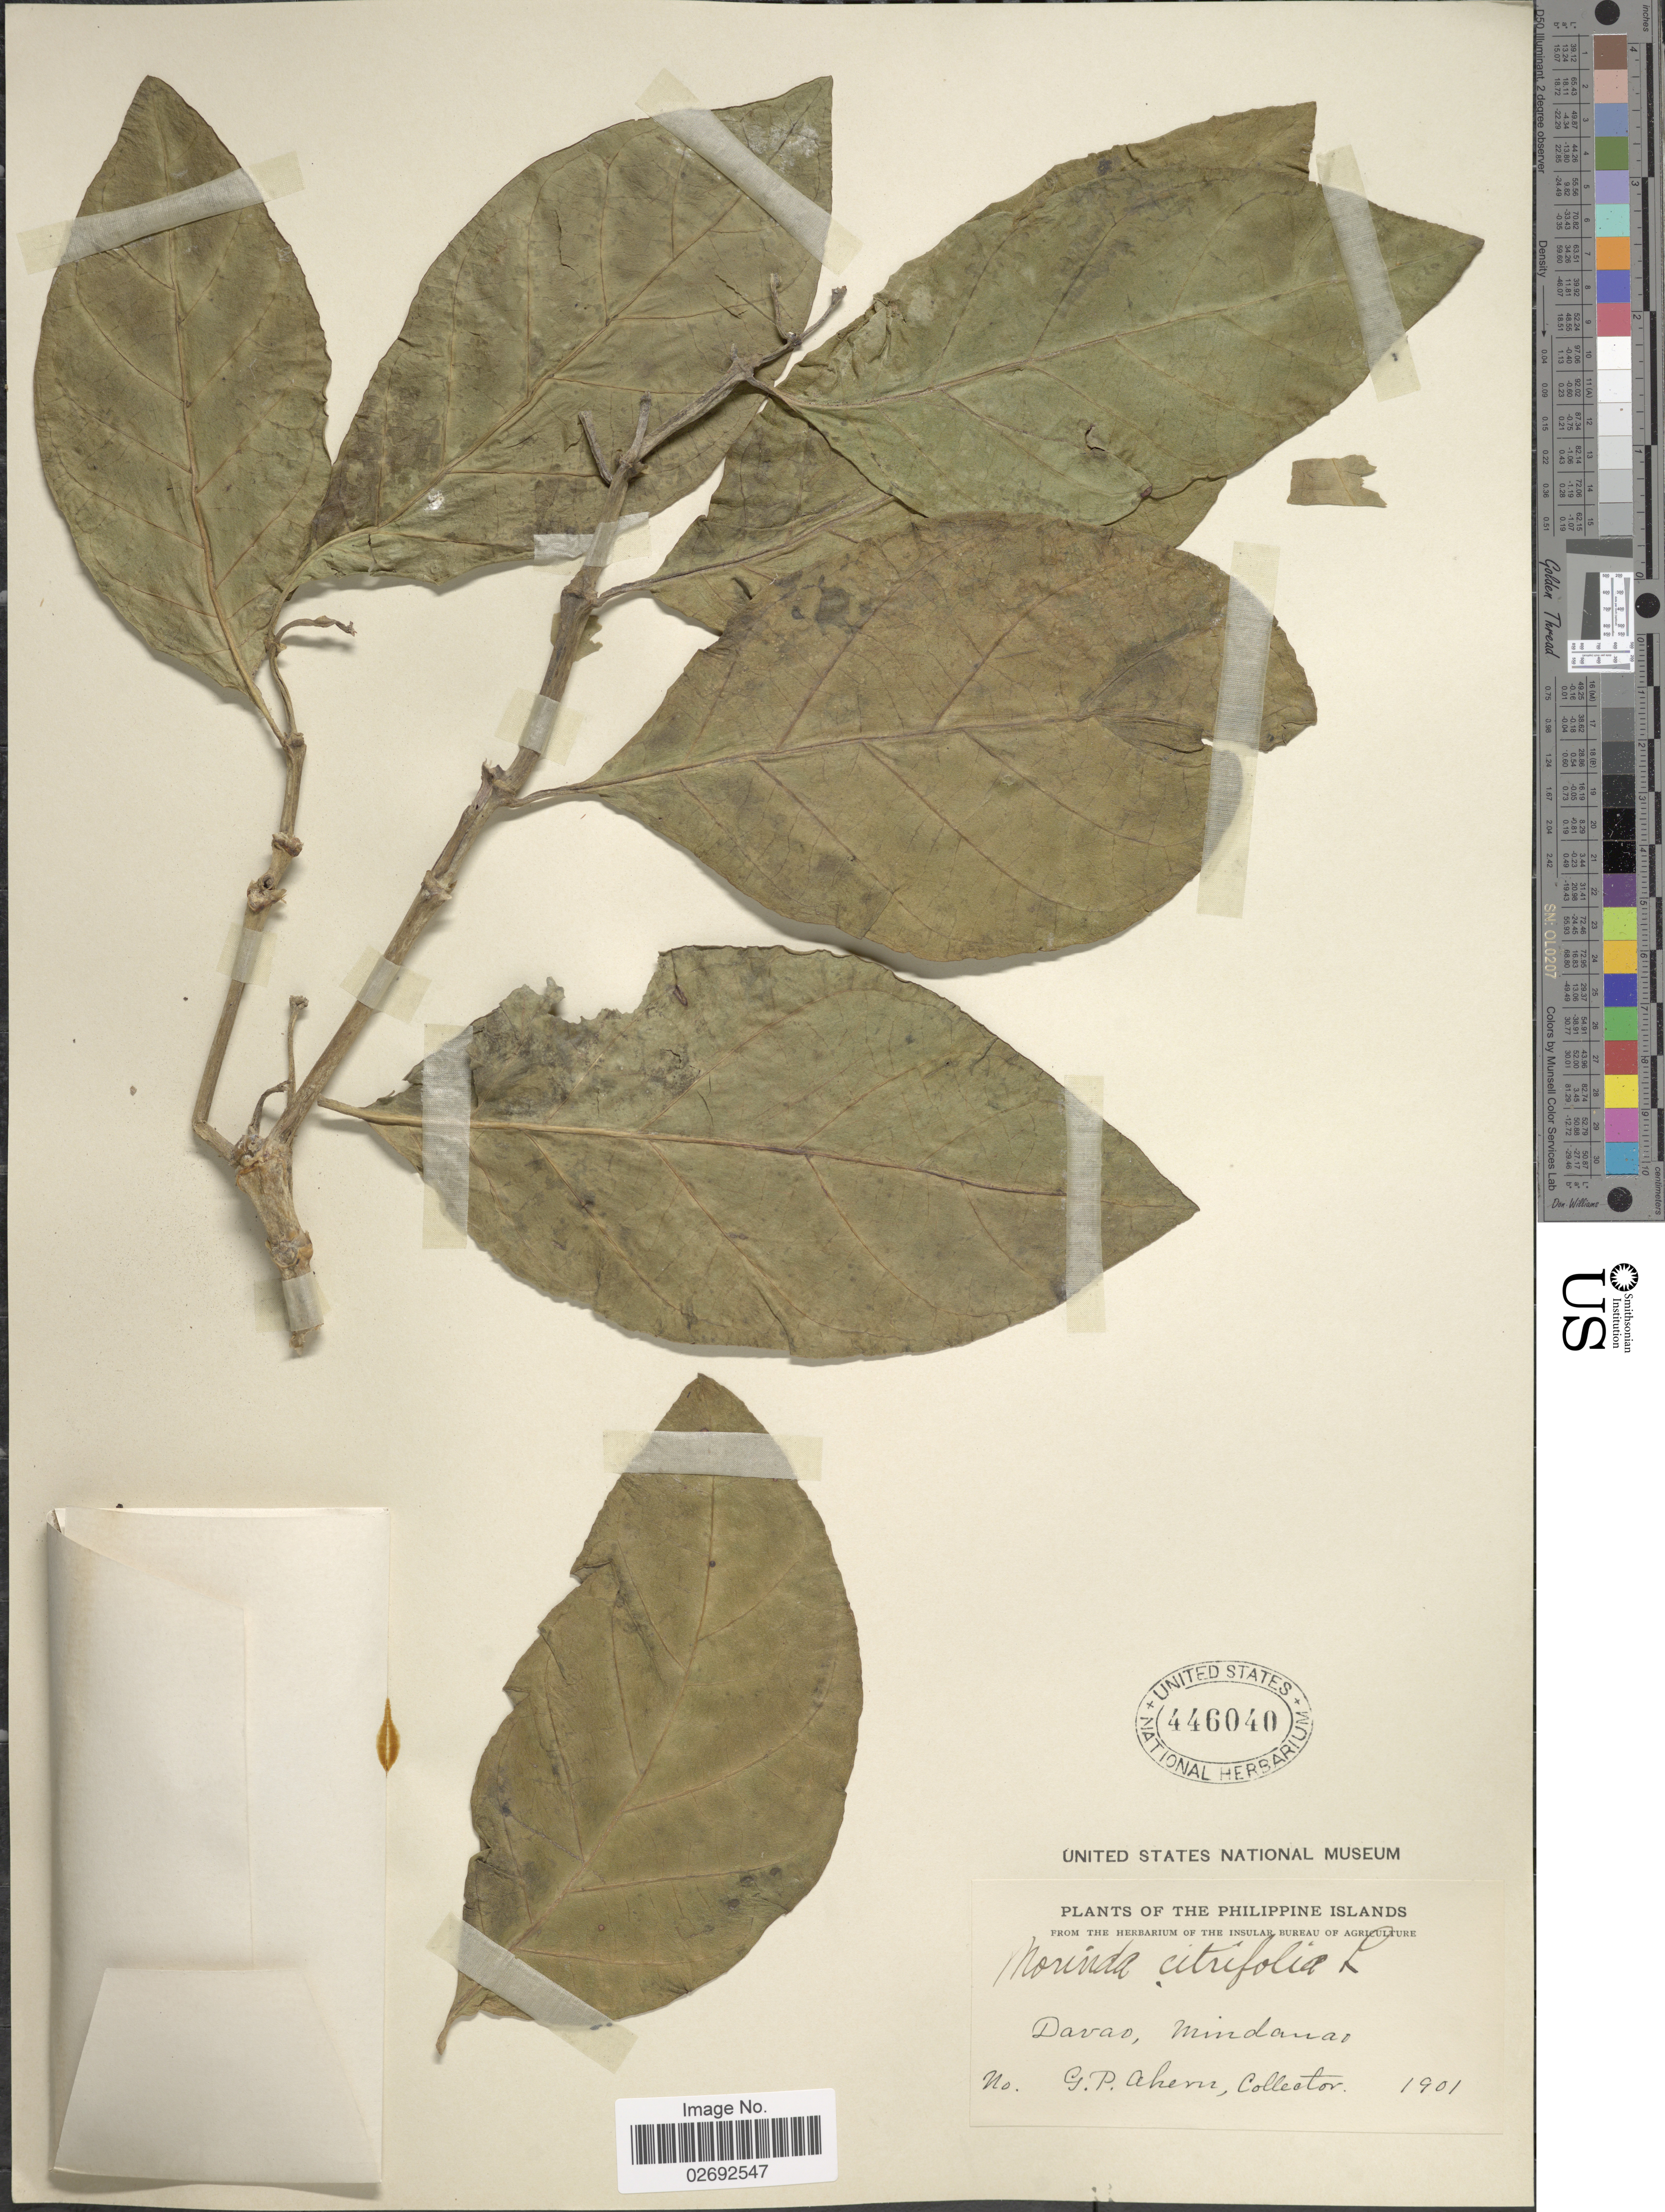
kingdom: Plantae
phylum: Tracheophyta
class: Magnoliopsida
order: Gentianales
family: Rubiaceae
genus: Morinda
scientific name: Morinda citrifolia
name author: L.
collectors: G. Ahern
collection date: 1901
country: Philippines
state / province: Davao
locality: Mindanao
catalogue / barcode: US 446040